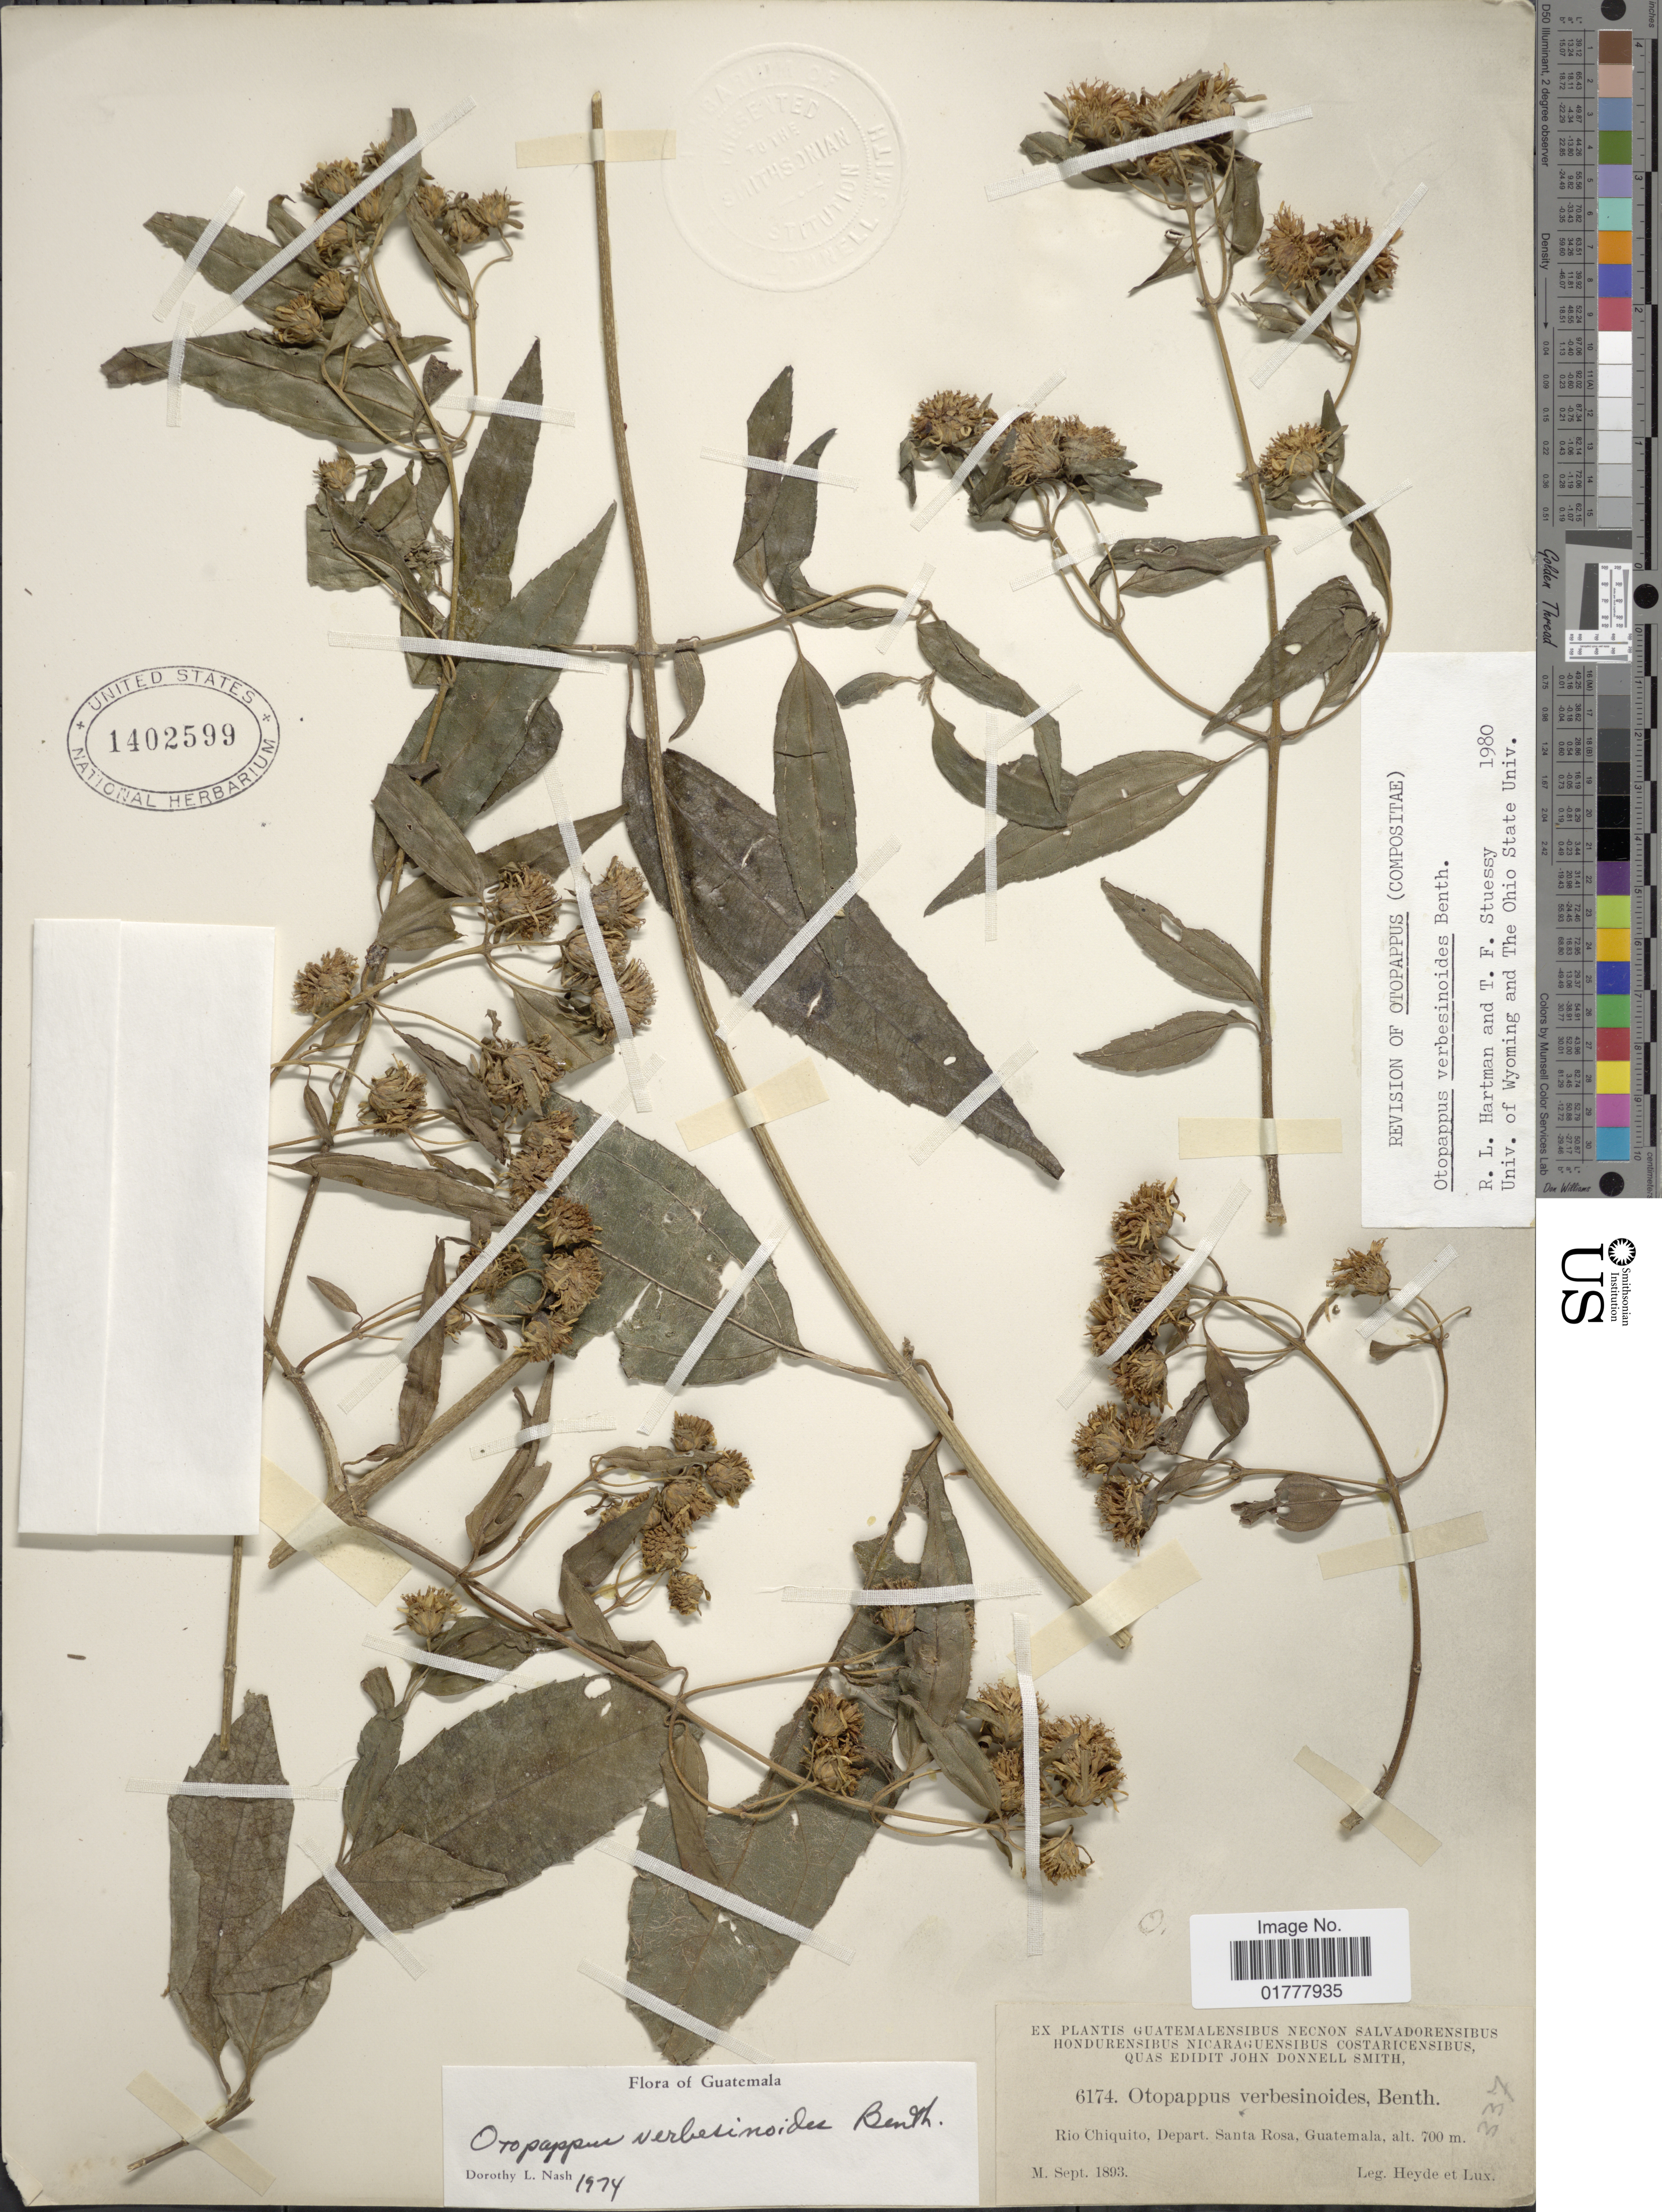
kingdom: Plantae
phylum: Tracheophyta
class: Magnoliopsida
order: Asterales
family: Asteraceae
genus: Otopappus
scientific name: Otopappus verbesinoides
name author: Benth.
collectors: Heyde & Lux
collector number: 6174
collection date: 1893-09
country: Guatemala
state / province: Santa Rosa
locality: Rio Chiquito, Depart. Santa Rosa, Guatemala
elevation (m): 700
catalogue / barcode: US 1402599